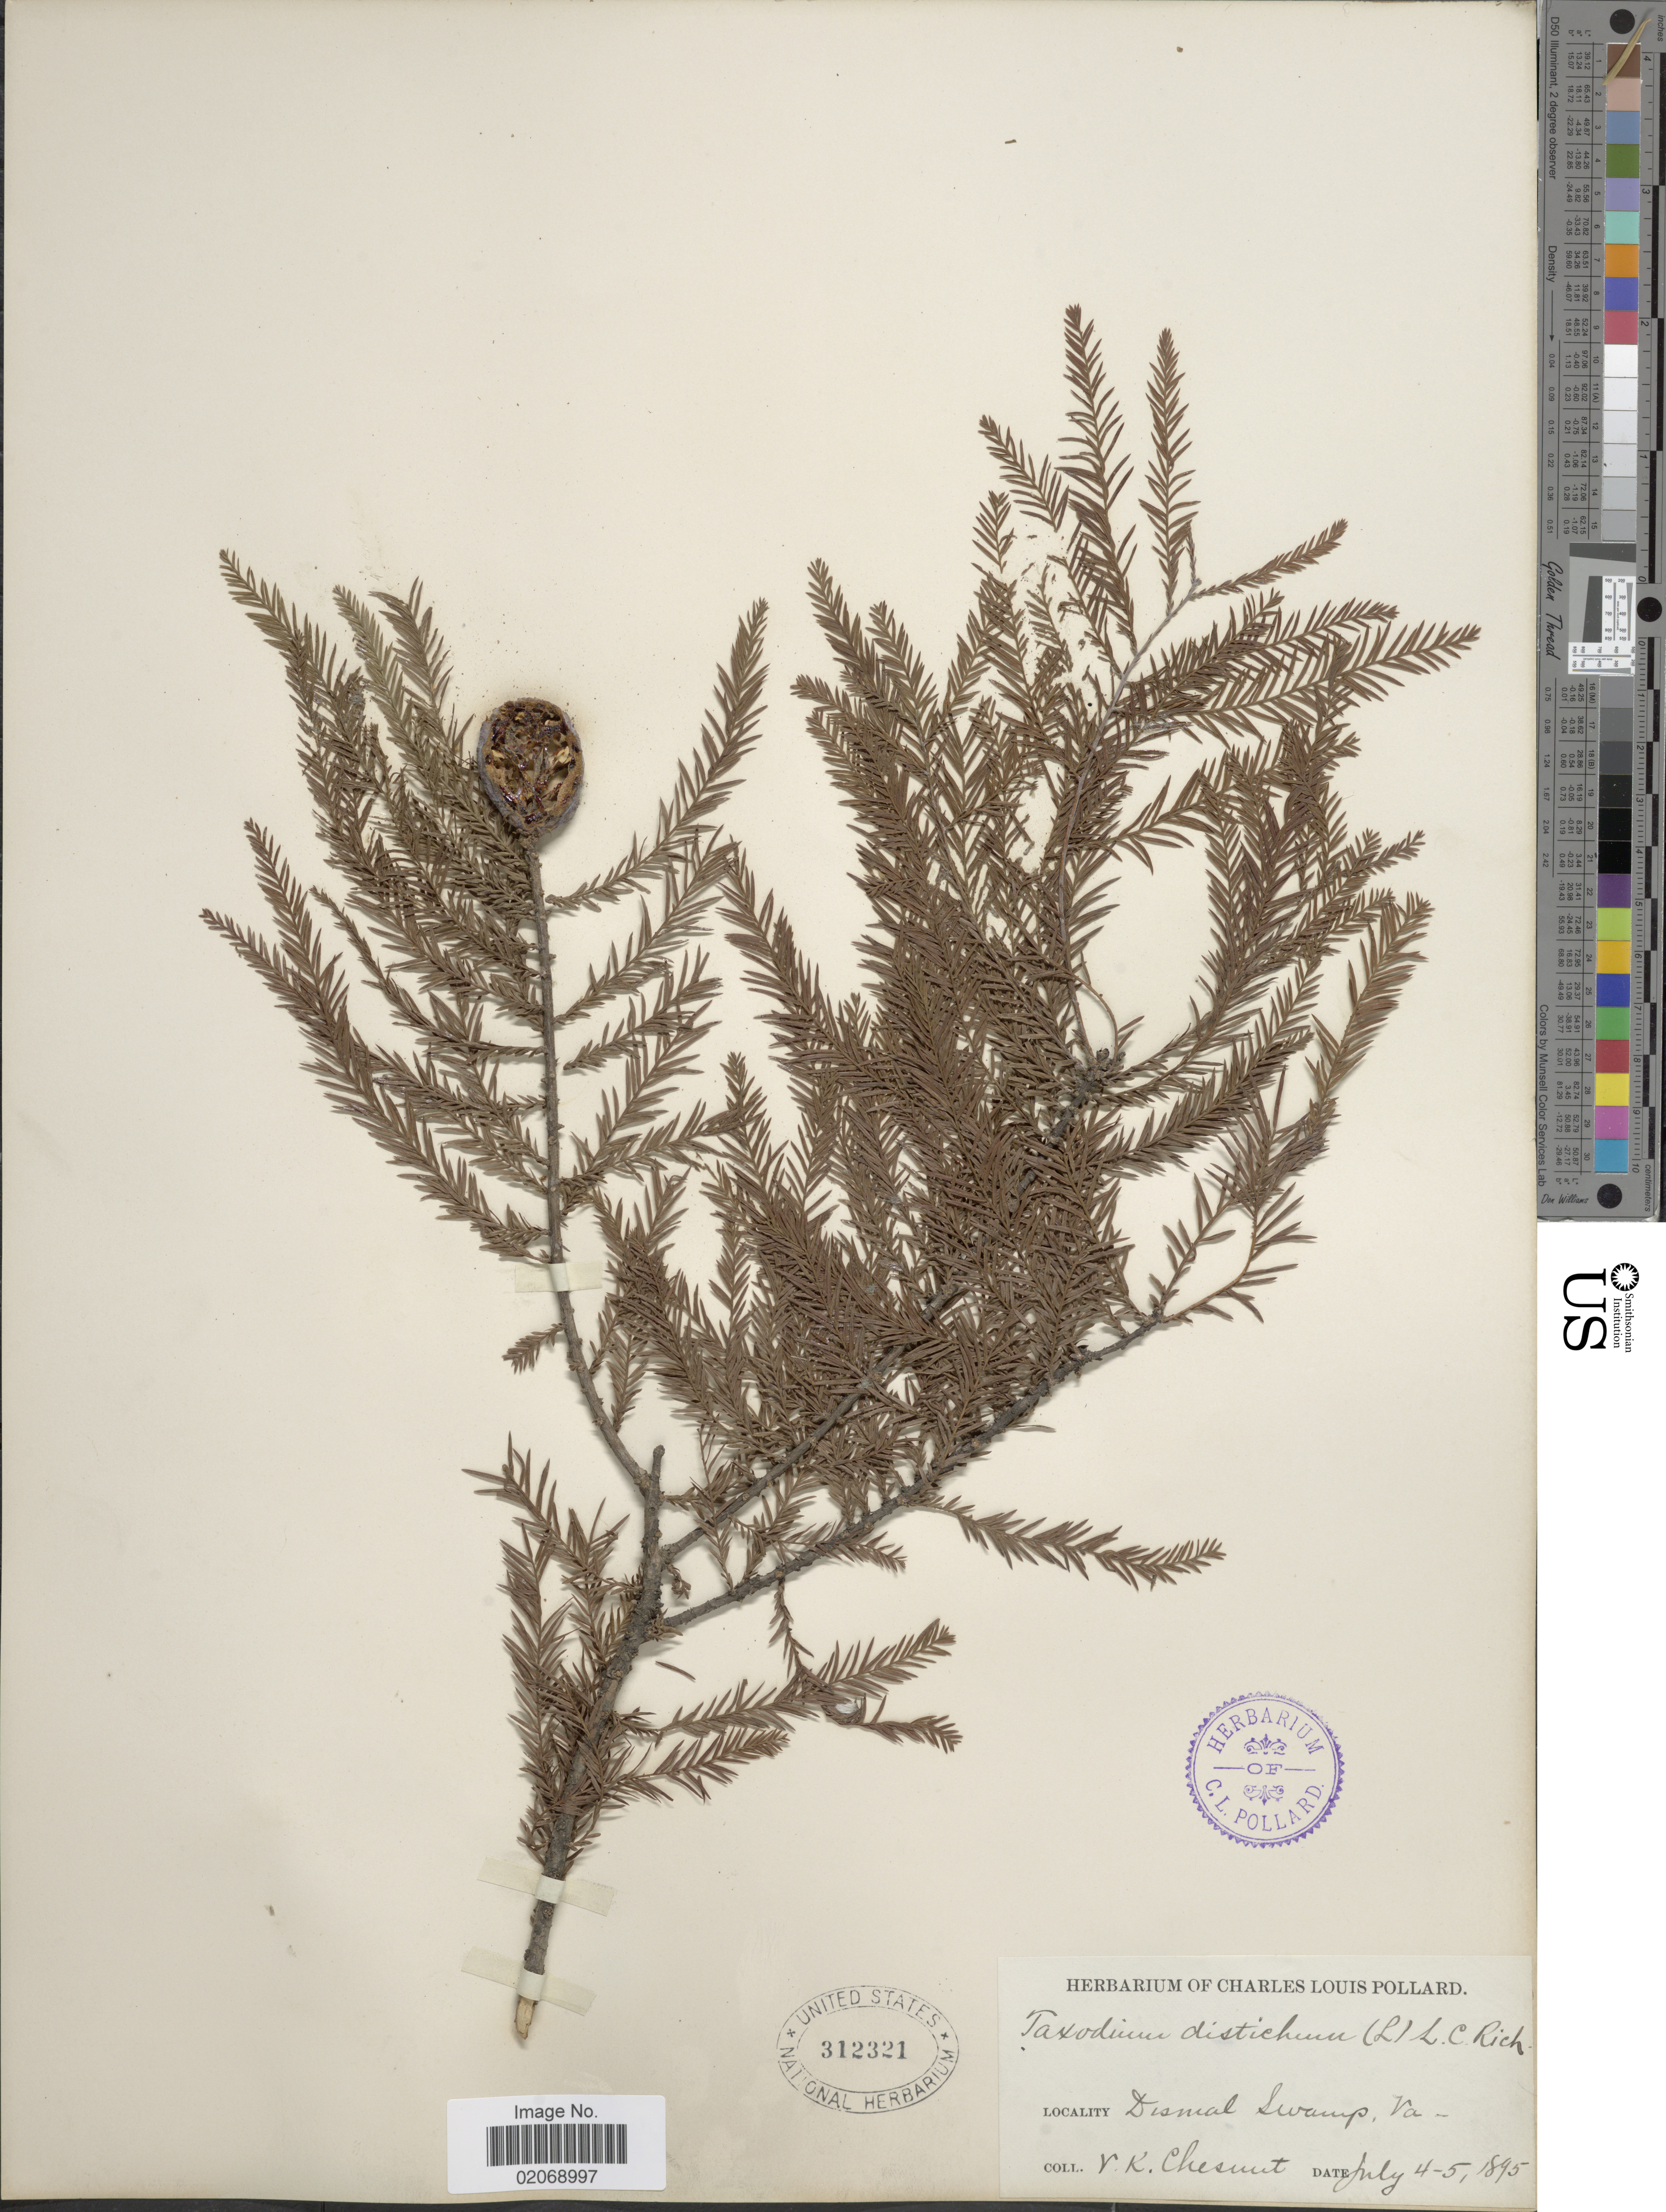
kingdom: Plantae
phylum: Tracheophyta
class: Pinopsida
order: Pinales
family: Cupressaceae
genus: Taxodium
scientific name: Taxodium distichum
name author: (L.) Rich.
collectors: V. K. Chestnut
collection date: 1895-07-04/1895-07-05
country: United States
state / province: Virginia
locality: Dismal Swamp, Va.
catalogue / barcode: US 312321